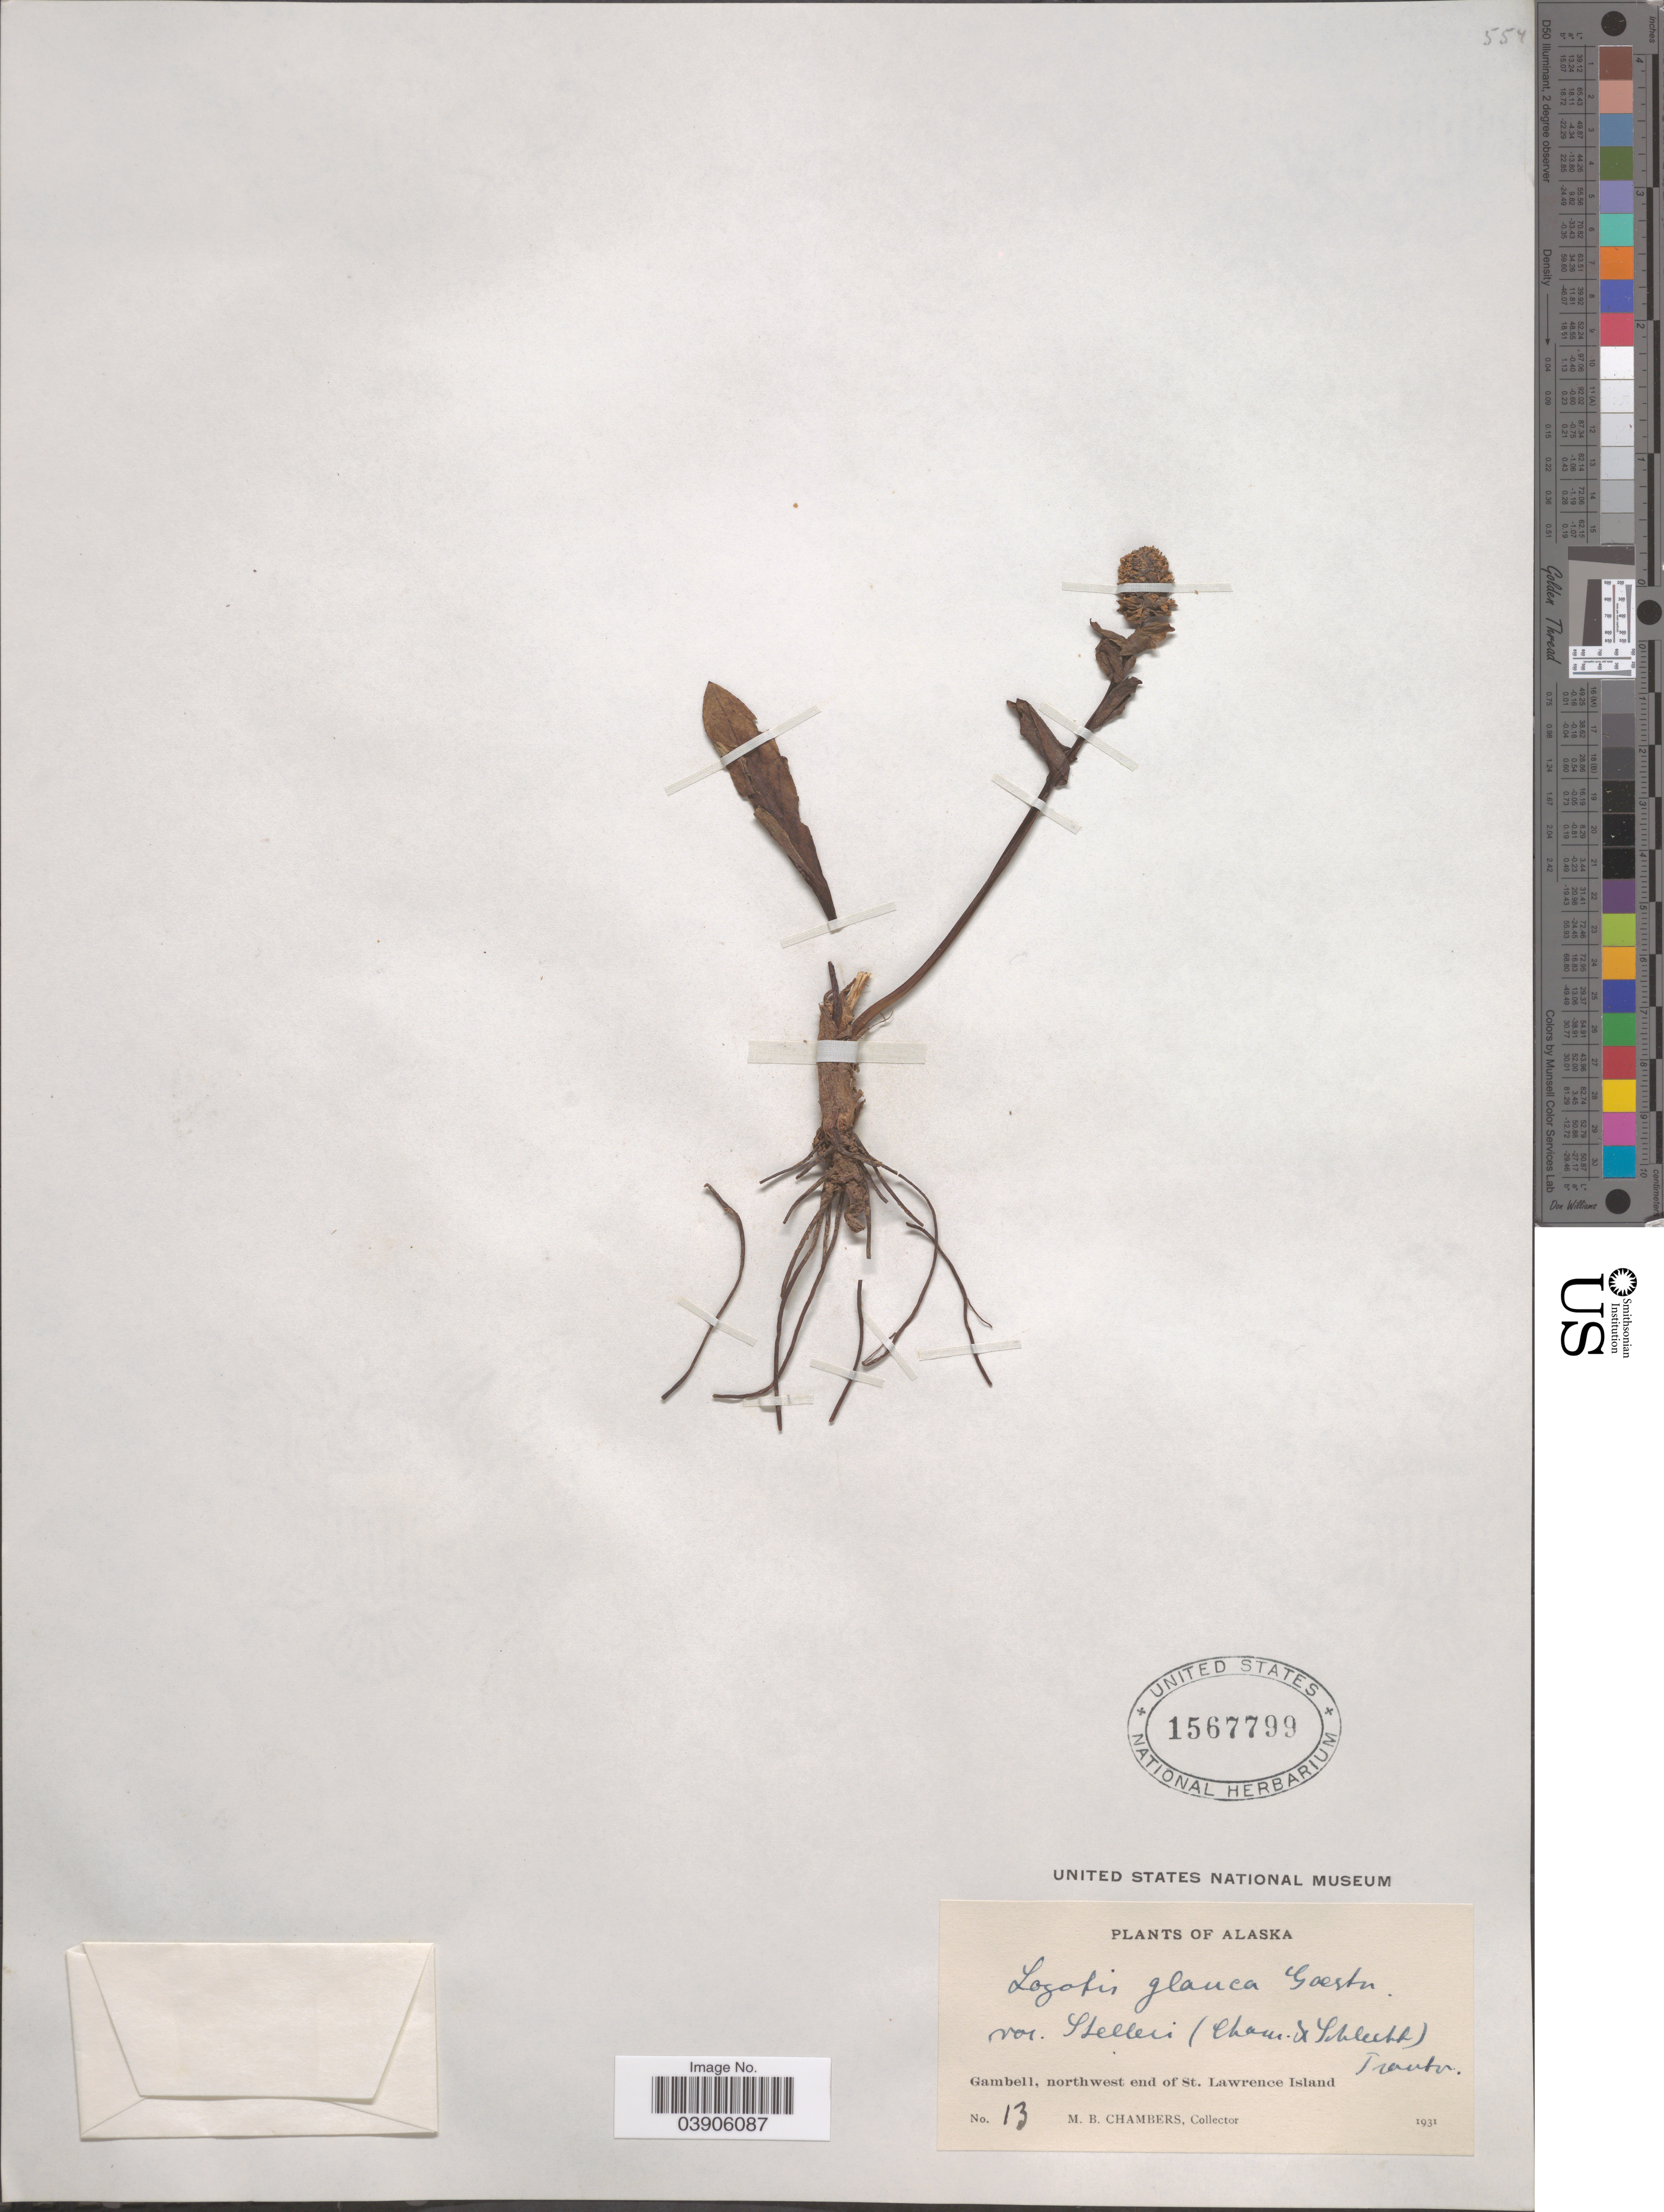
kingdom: Plantae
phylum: Tracheophyta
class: Magnoliopsida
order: Lamiales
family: Plantaginaceae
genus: Lagotis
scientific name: Lagotis glauca var. stelleri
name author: Trautv.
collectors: M. Chambers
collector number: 13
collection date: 1931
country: United States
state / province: Alaska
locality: Gambell, northwest end of St. Lawrence Island.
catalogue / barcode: US 1567799